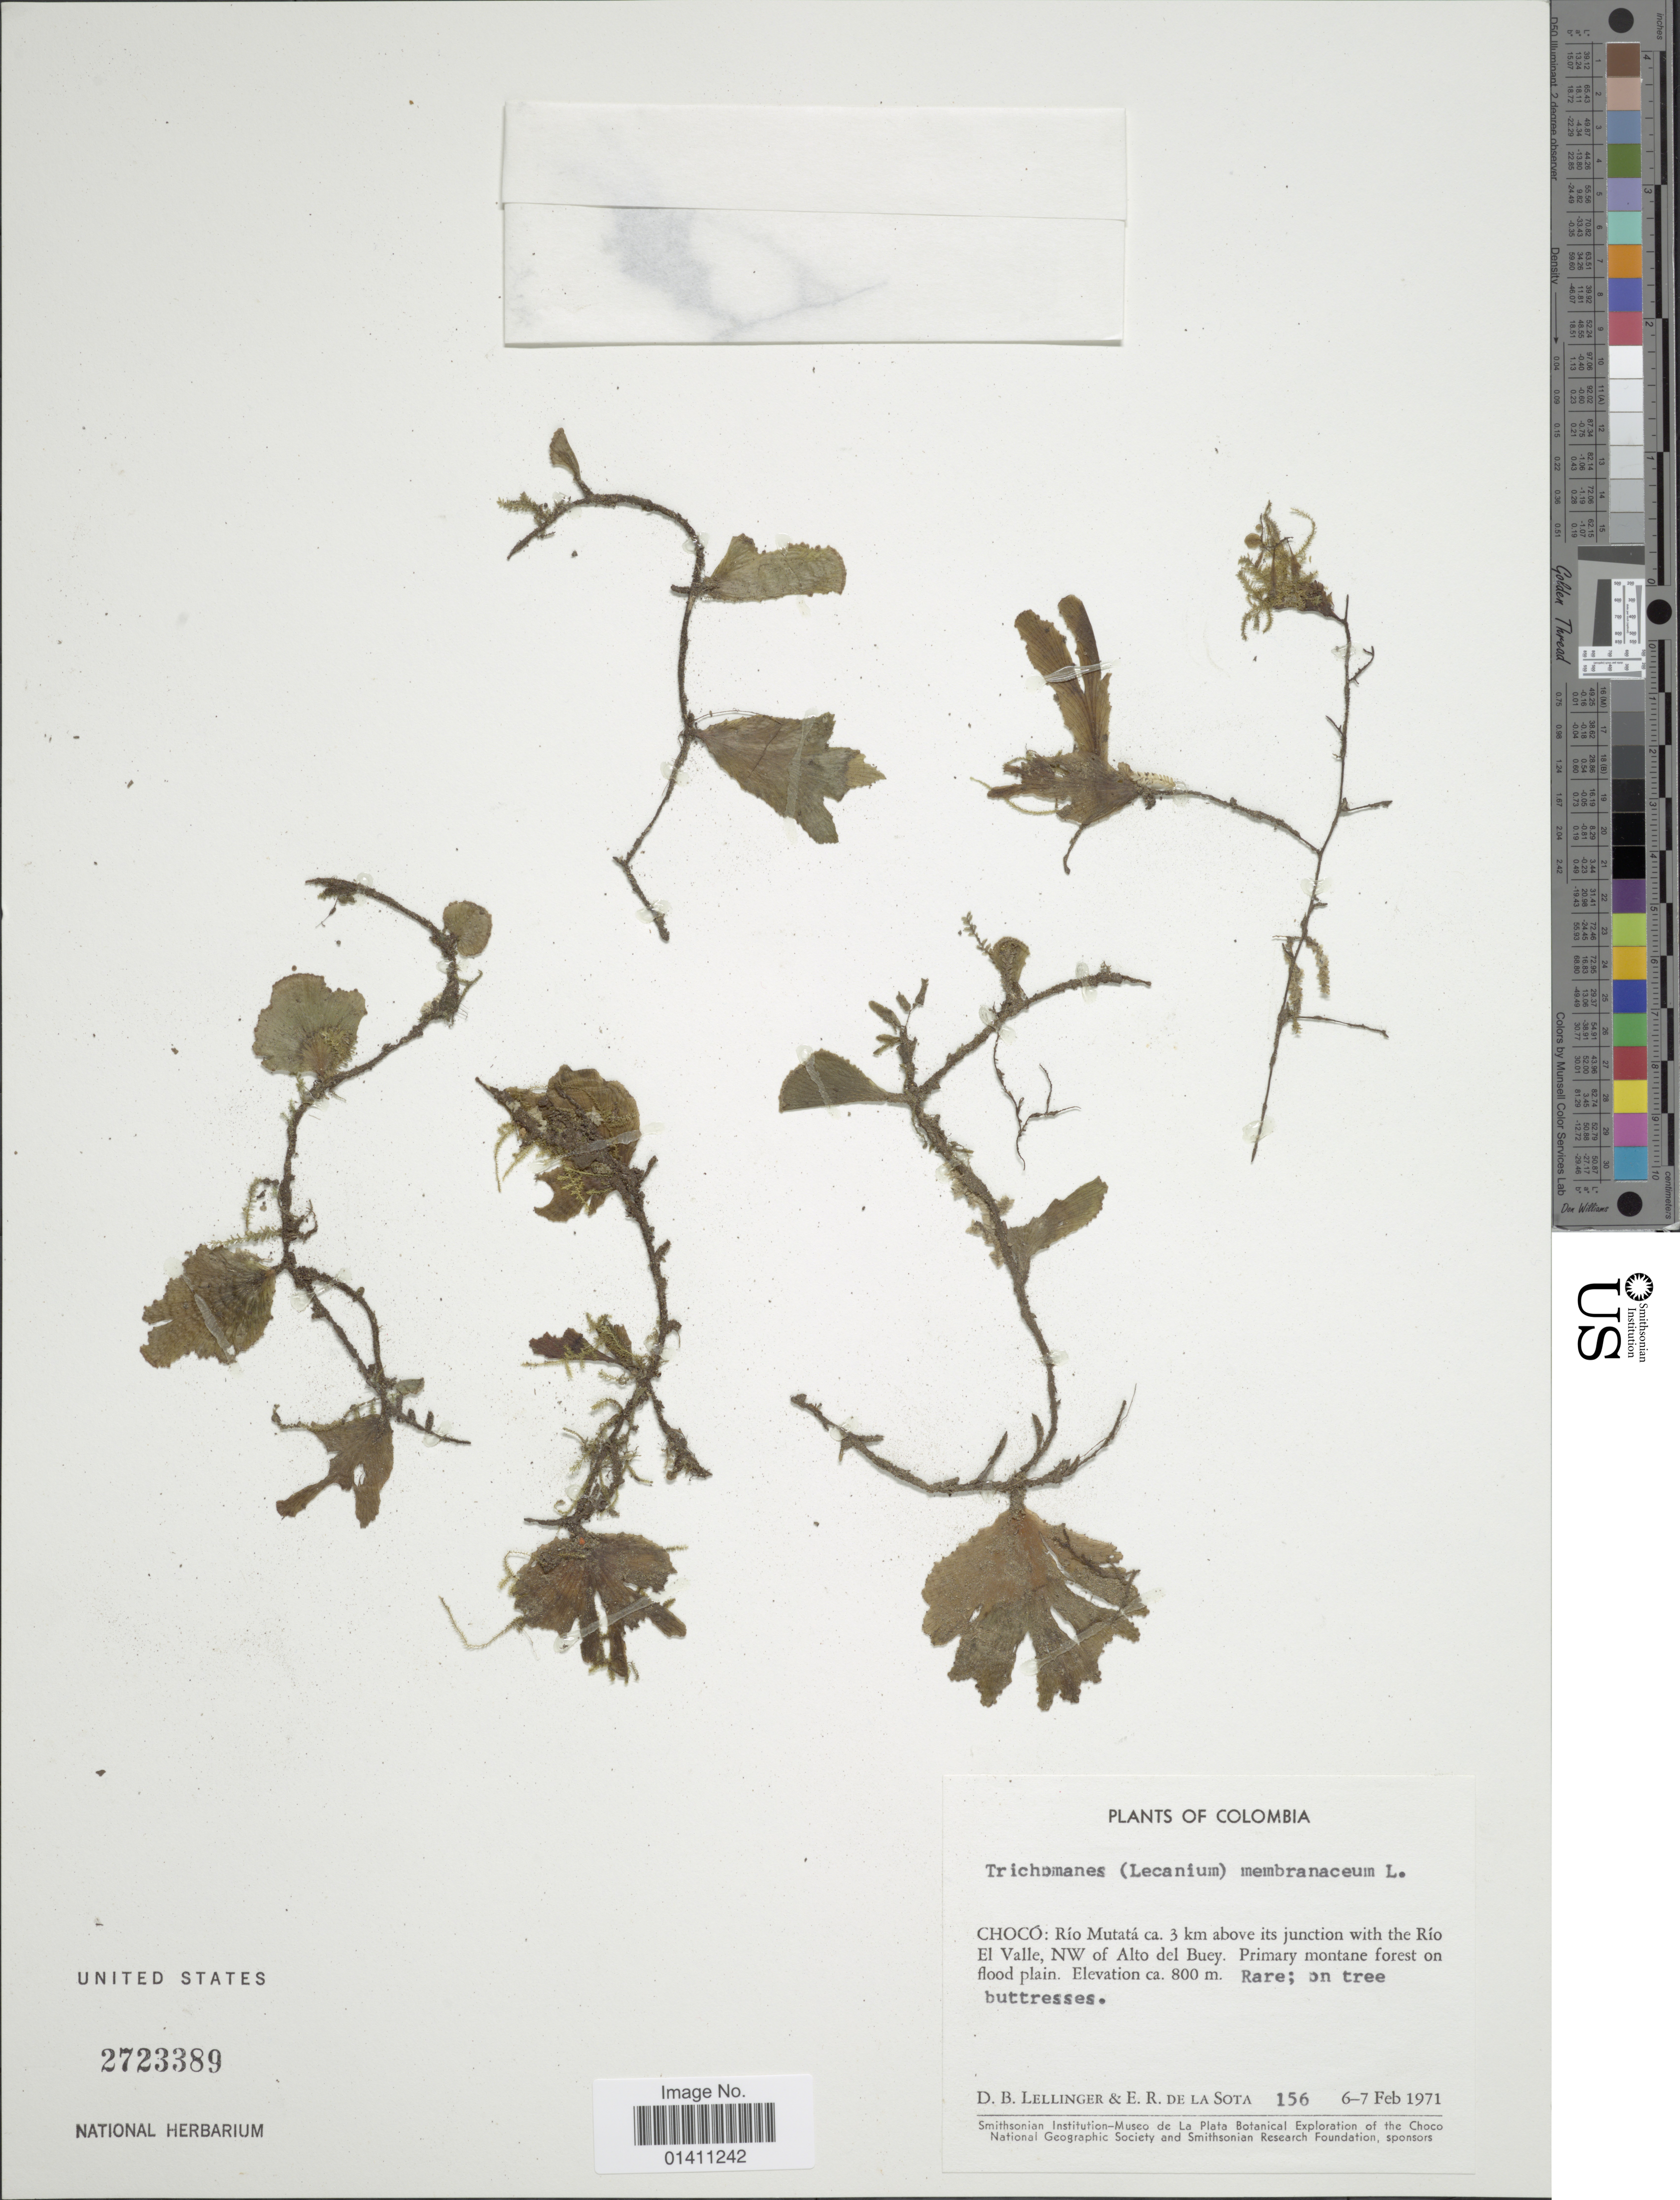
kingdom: Plantae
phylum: Tracheophyta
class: Polypodiopsida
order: Hymenophyllales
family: Hymenophyllaceae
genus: Didymoglossum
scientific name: Didymoglossum membranaceum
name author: (L.) Vareschi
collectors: D. B. Lellinger & E. R. de la Sota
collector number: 156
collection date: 1971-02-06/1971-02-07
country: Colombia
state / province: Chocó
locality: Rio Mutata ca. 3 km above its junction with the Rio El Valle, NW of Alto del Buey.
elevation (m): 800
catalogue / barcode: US 2723389